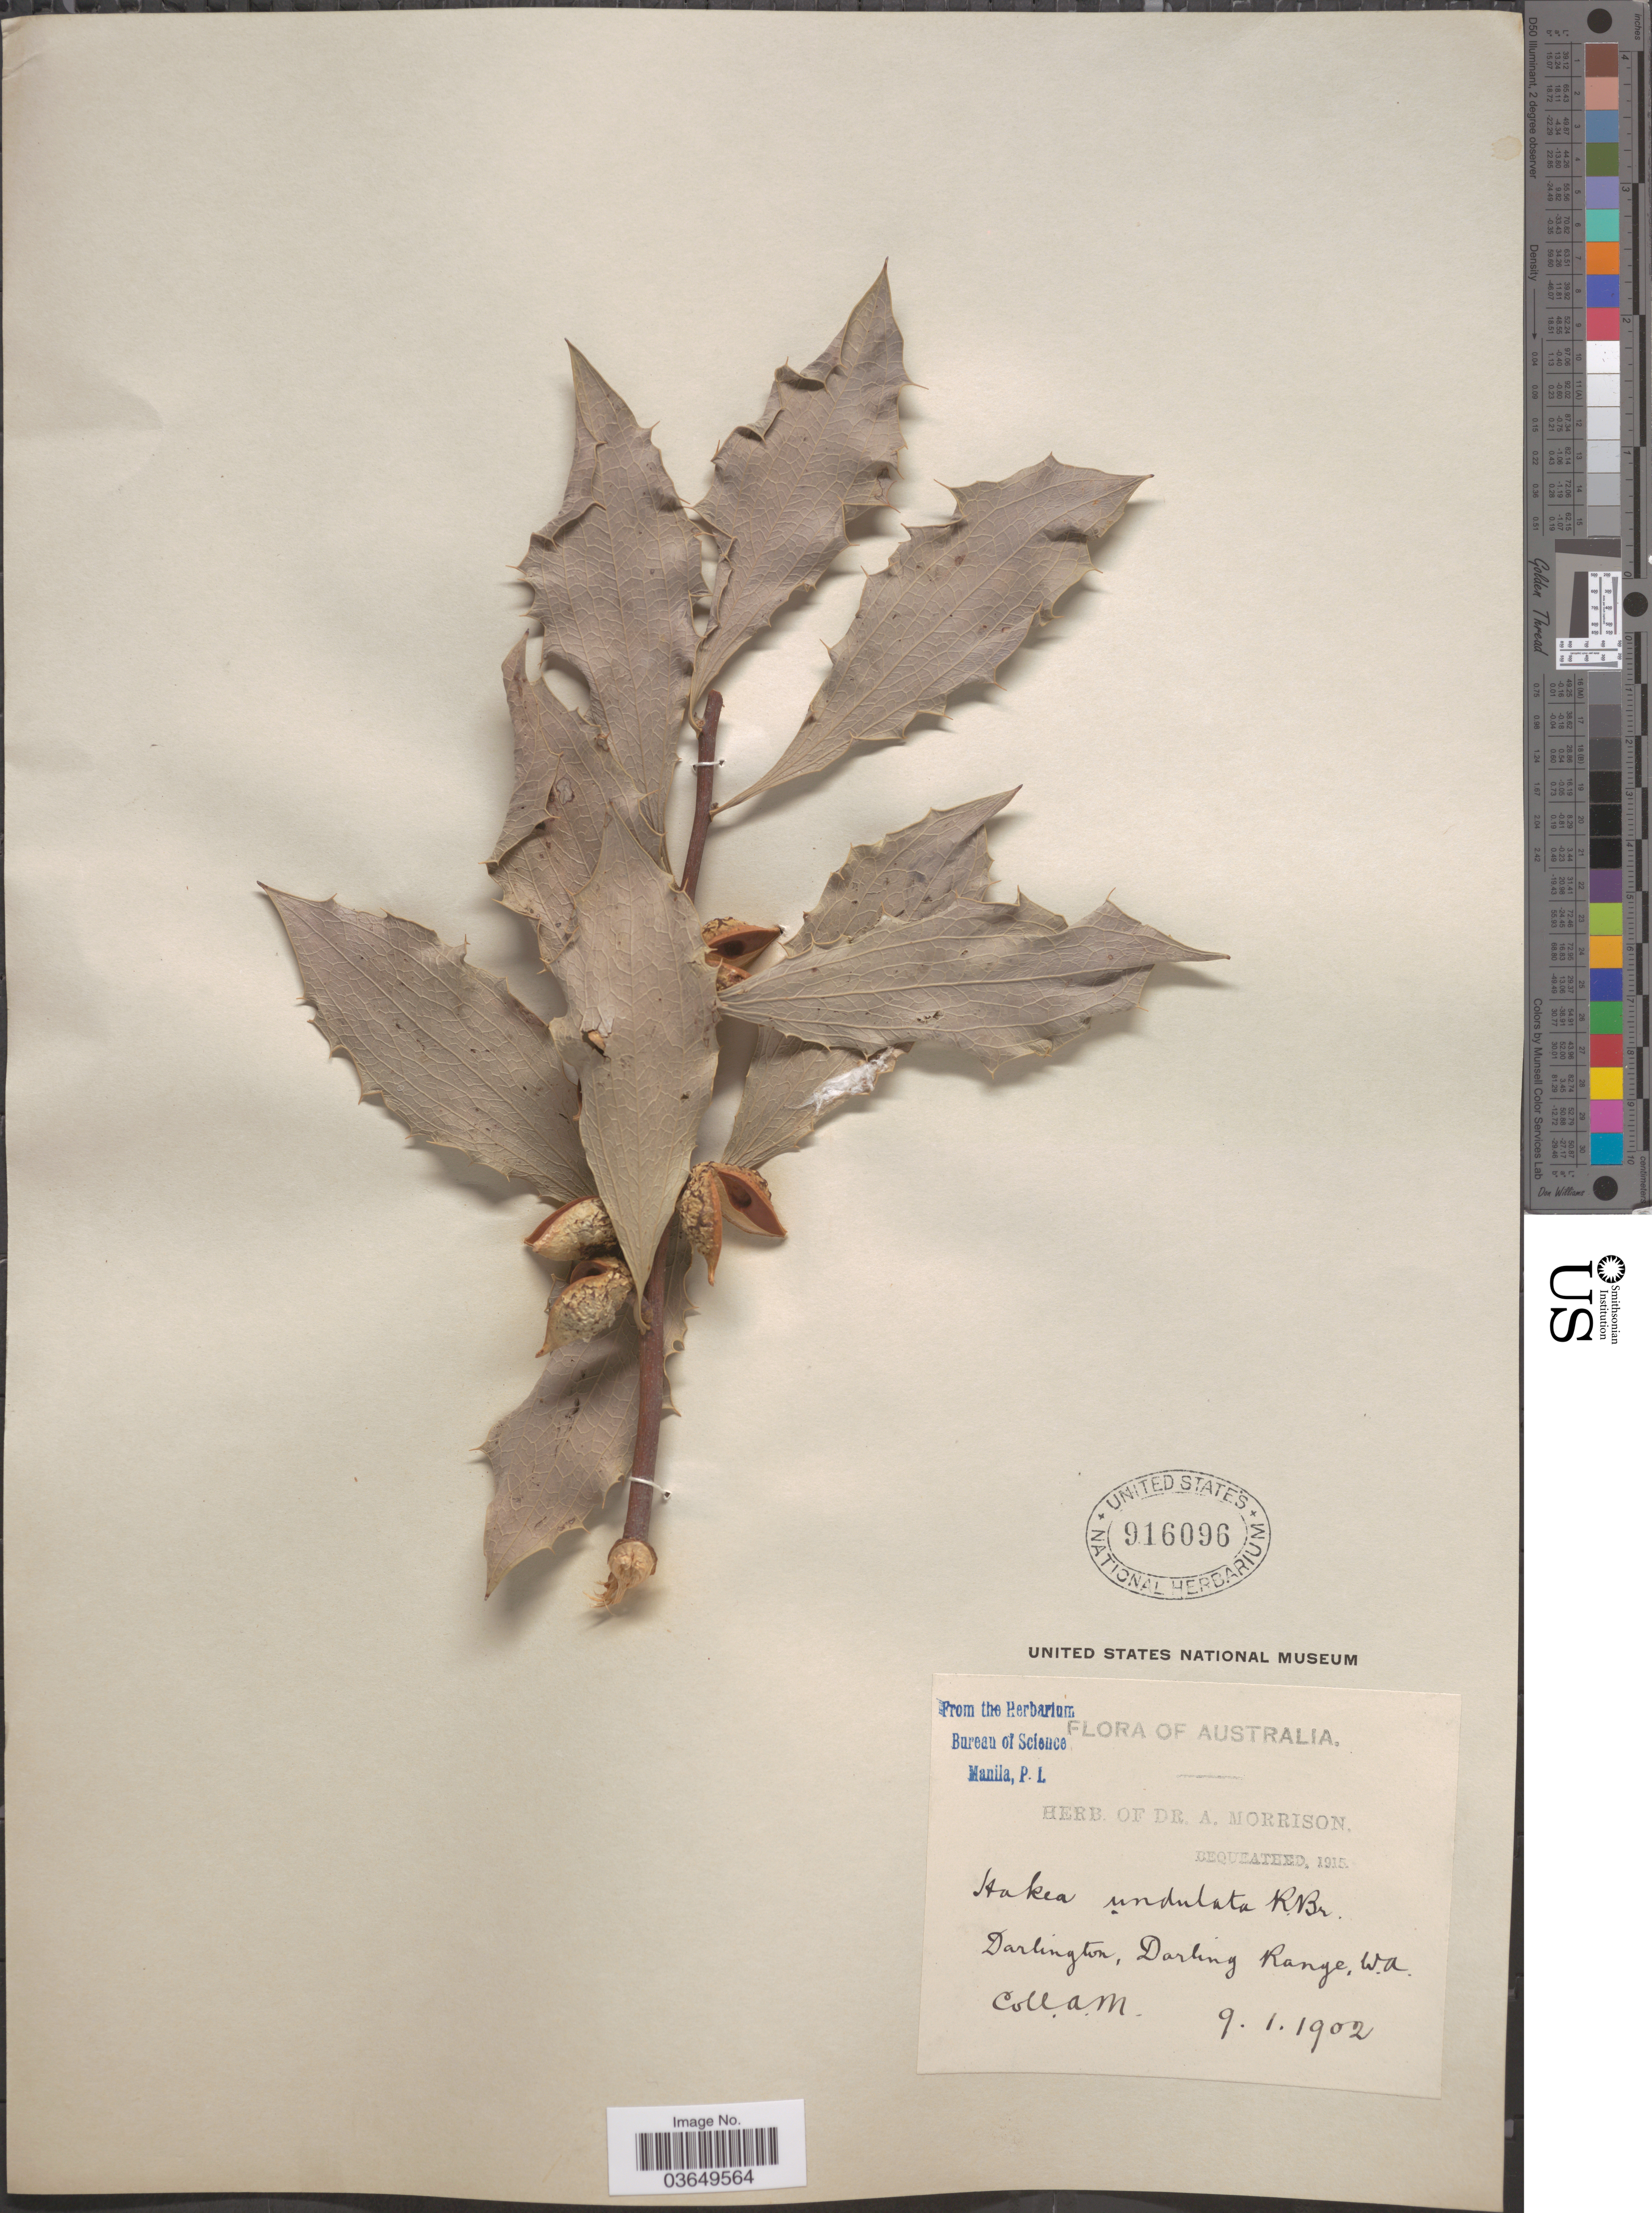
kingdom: Plantae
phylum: Tracheophyta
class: Magnoliopsida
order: Proteales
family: Proteaceae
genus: Hakea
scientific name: Hakea undulata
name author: R. Br.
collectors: A. Morrison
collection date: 1902-01-09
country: Australia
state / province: Western Australia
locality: Darlington, Darling Range.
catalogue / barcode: US 916096